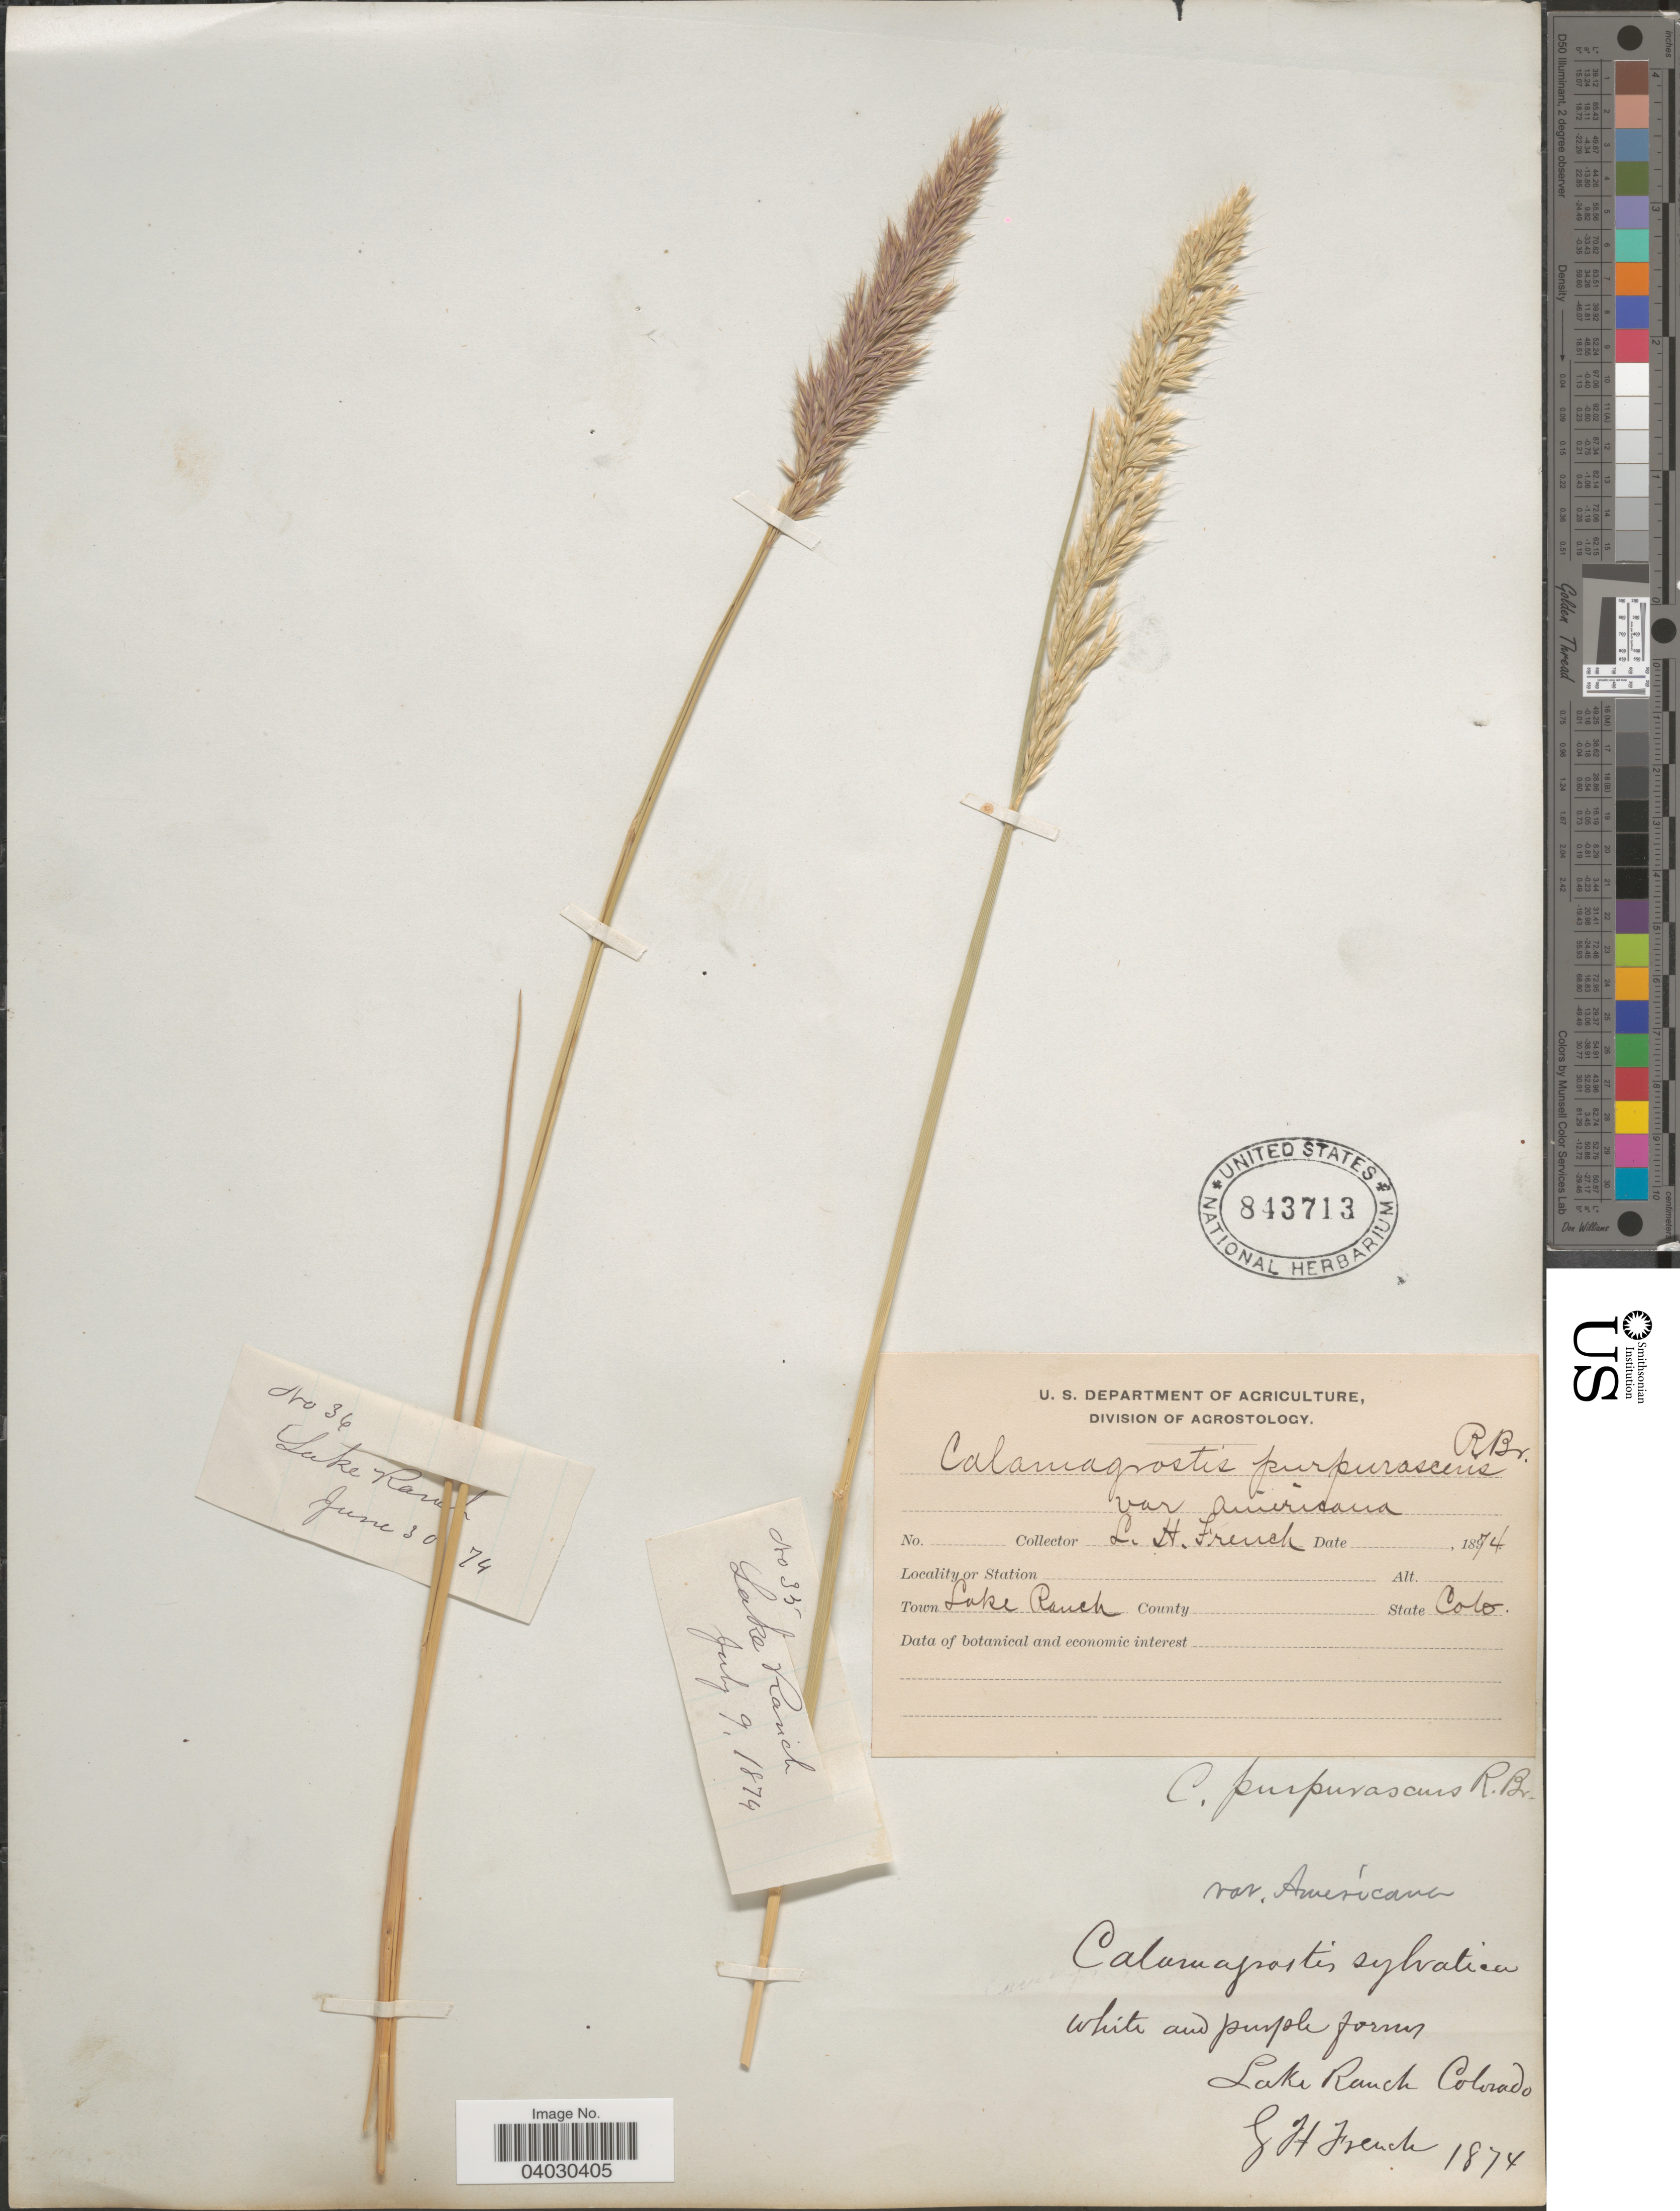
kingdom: Plantae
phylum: Tracheophyta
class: Liliopsida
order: Poales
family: Poaceae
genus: Calamagrostis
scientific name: Calamagrostis purpurascens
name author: R. Br.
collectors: G. H. French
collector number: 35/36?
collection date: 1874-06-30/1874-07-09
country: United States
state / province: Colorado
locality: Lake Ranch.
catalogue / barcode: US 843713